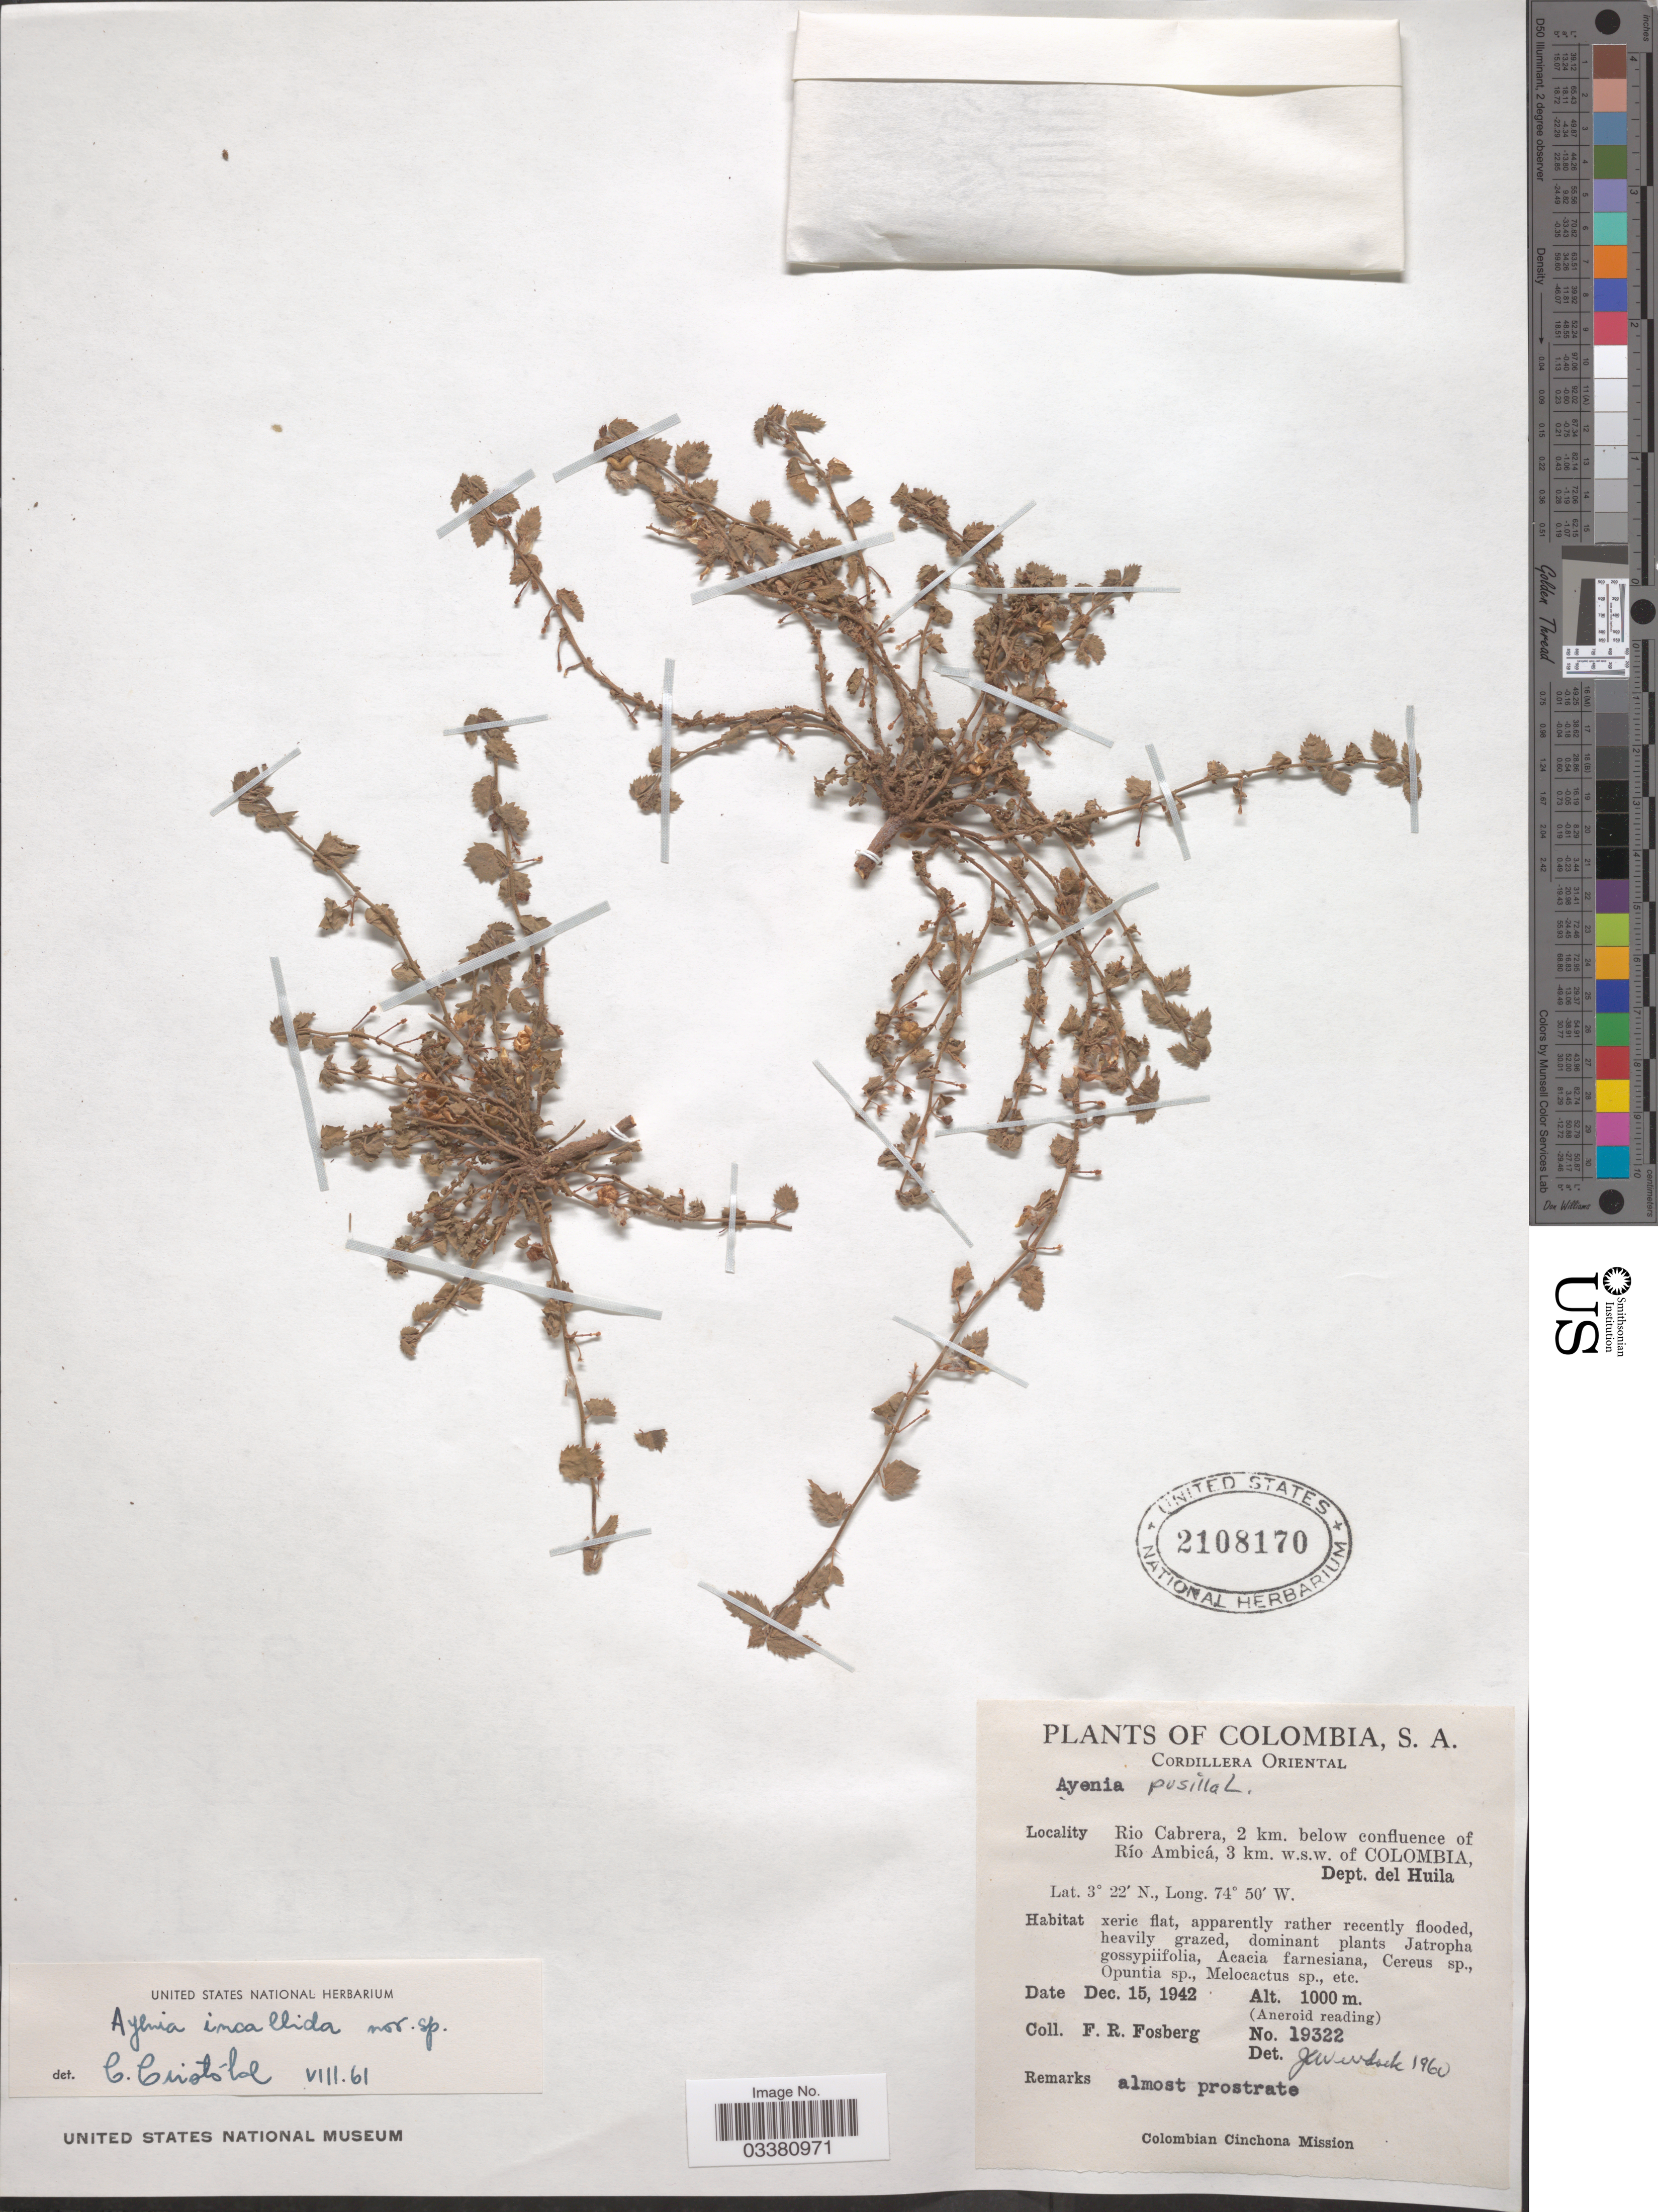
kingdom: Plantae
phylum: Tracheophyta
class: Magnoliopsida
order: Malvales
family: Malvaceae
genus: Ayenia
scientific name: Ayenia incallida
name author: Cristóbal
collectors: F. R. Fosberg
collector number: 19322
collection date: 1942-12-15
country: Colombia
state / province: Huila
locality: Cordillera Oriental. Rio Cabrera, 2 km. below confluence of Río Ambicá, 3 km. w.s.w. of Colombia, Dept. del Huila.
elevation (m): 1000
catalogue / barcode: US 2108170